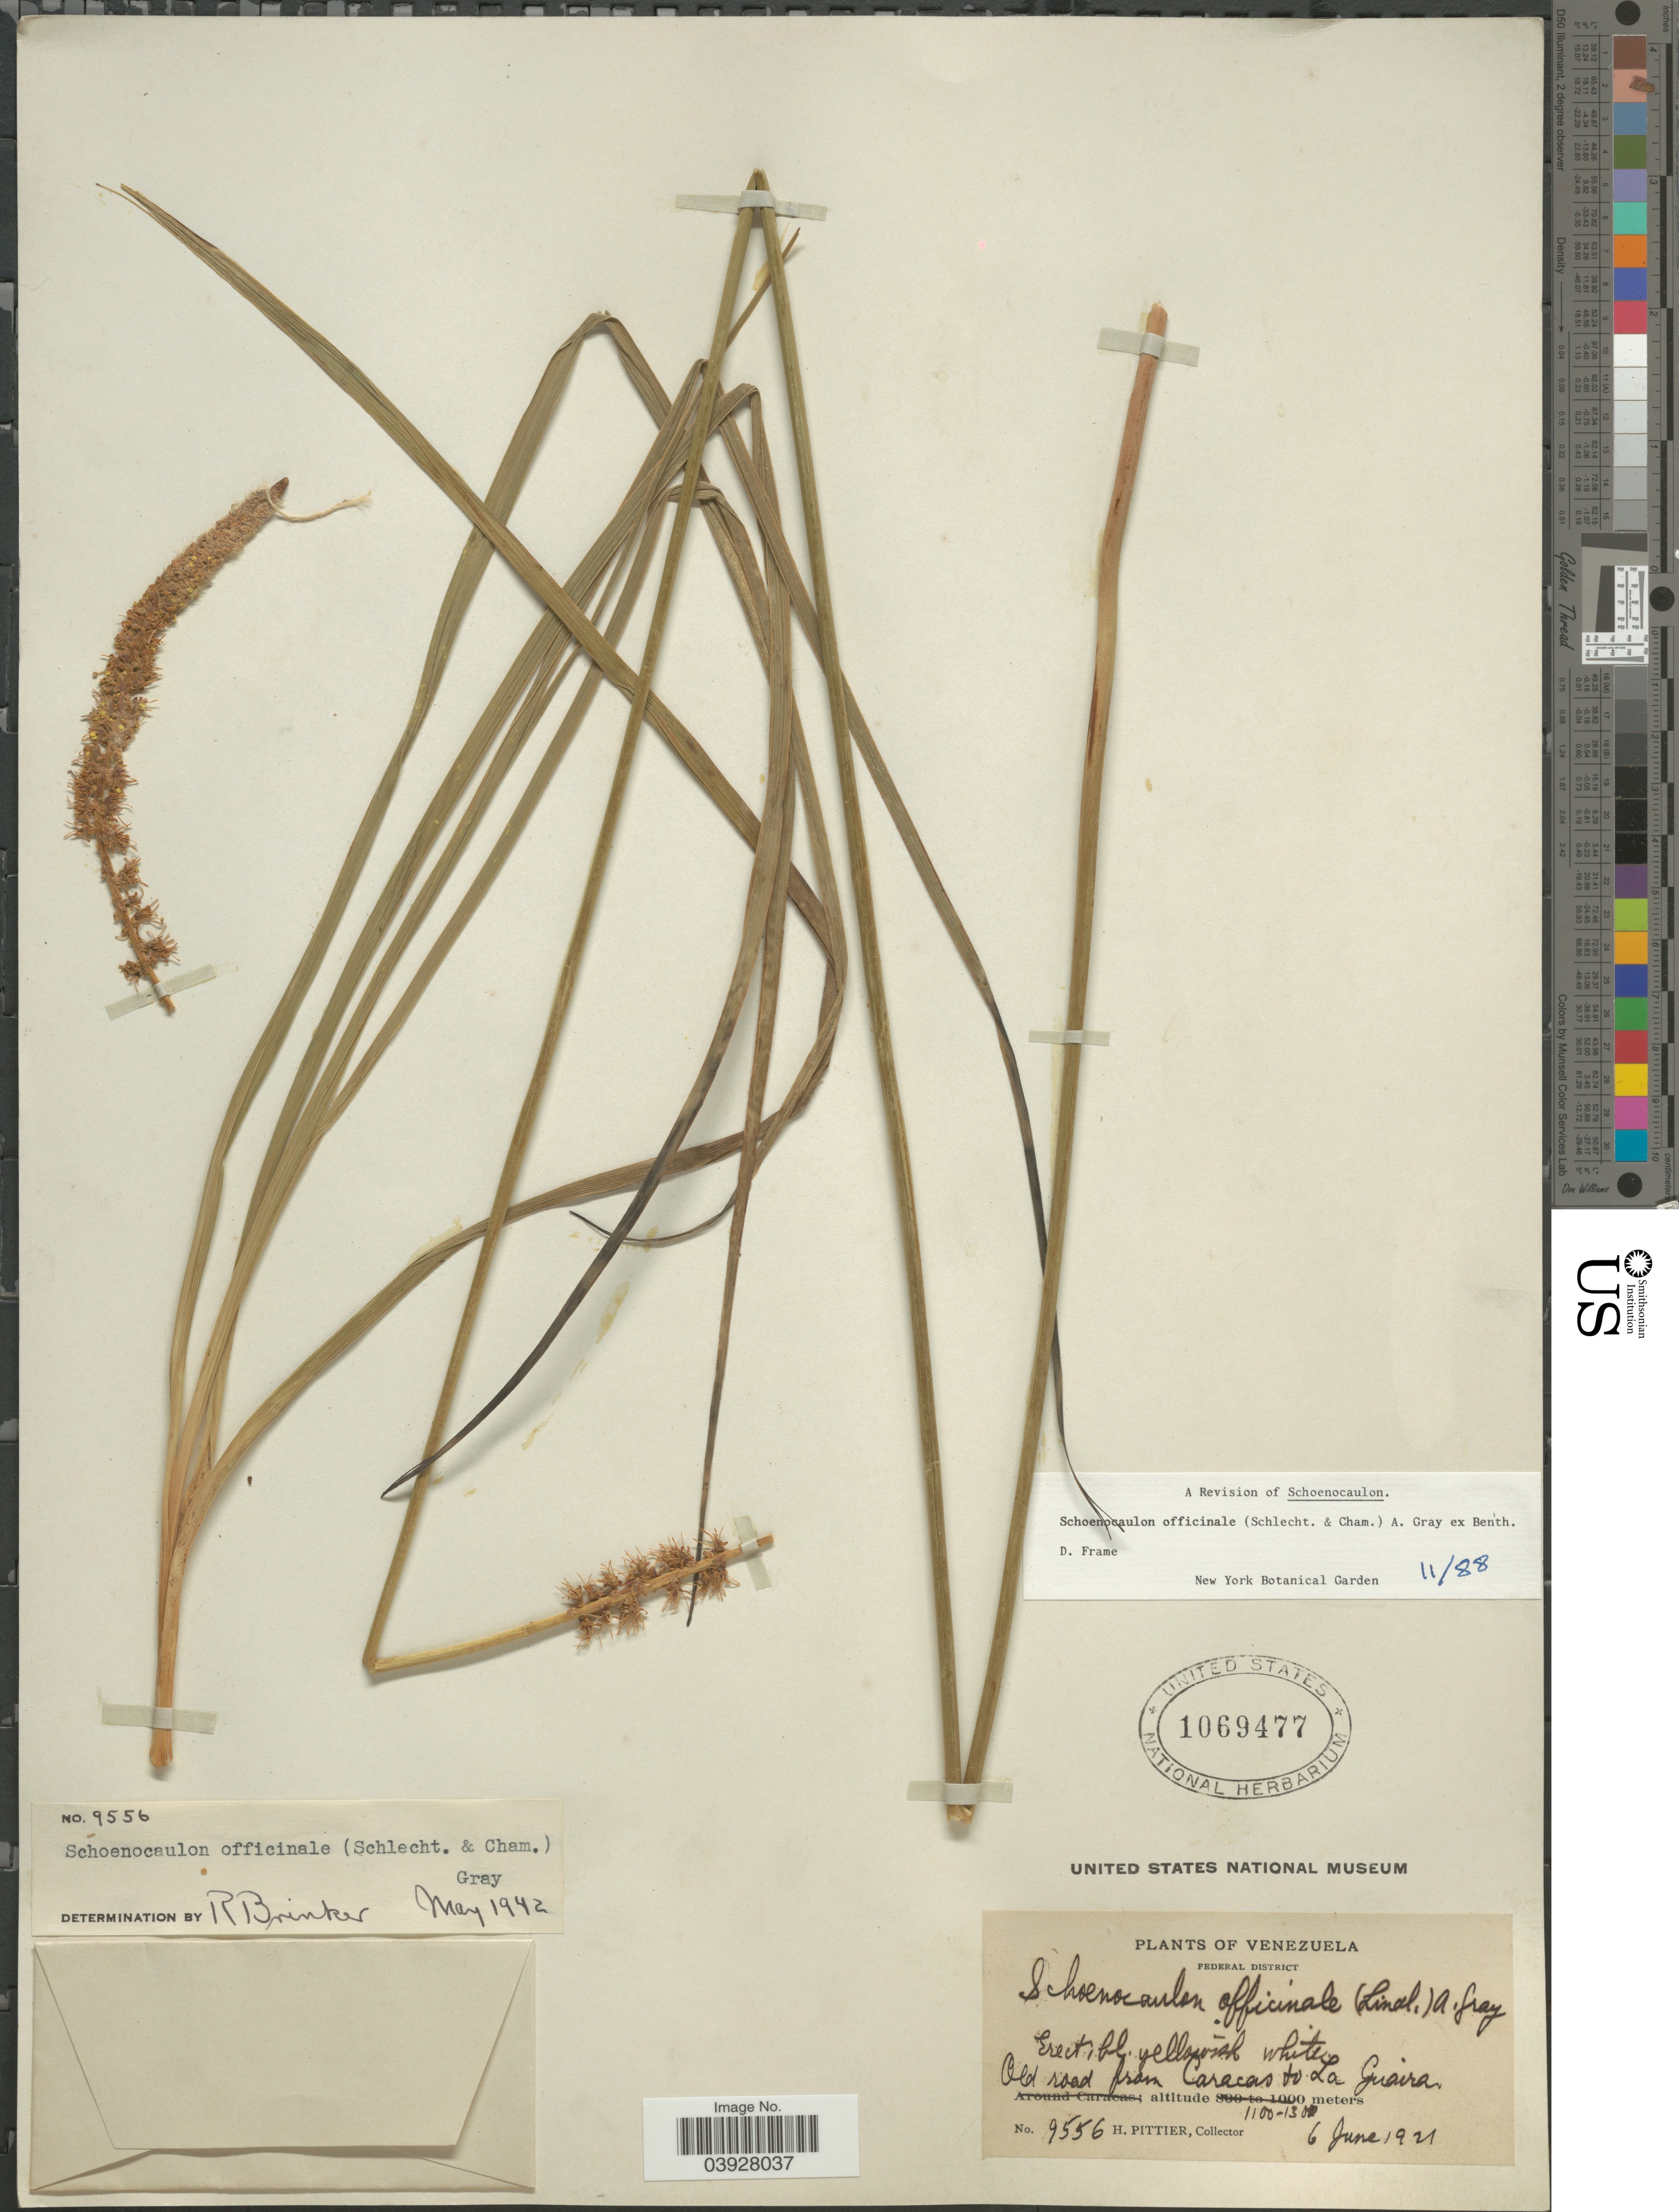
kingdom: Plantae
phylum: Tracheophyta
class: Liliopsida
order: Liliales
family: Melanthiaceae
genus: Schoenocaulon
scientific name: Schoenocaulon officinale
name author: (Schltdl.) A. Gray ex Benth.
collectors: H. F. Pittier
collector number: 9556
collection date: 1921-06-06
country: Venezuela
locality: Federal District. Old road from Caracas to La Guaira.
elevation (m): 1100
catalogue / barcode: US 1069477